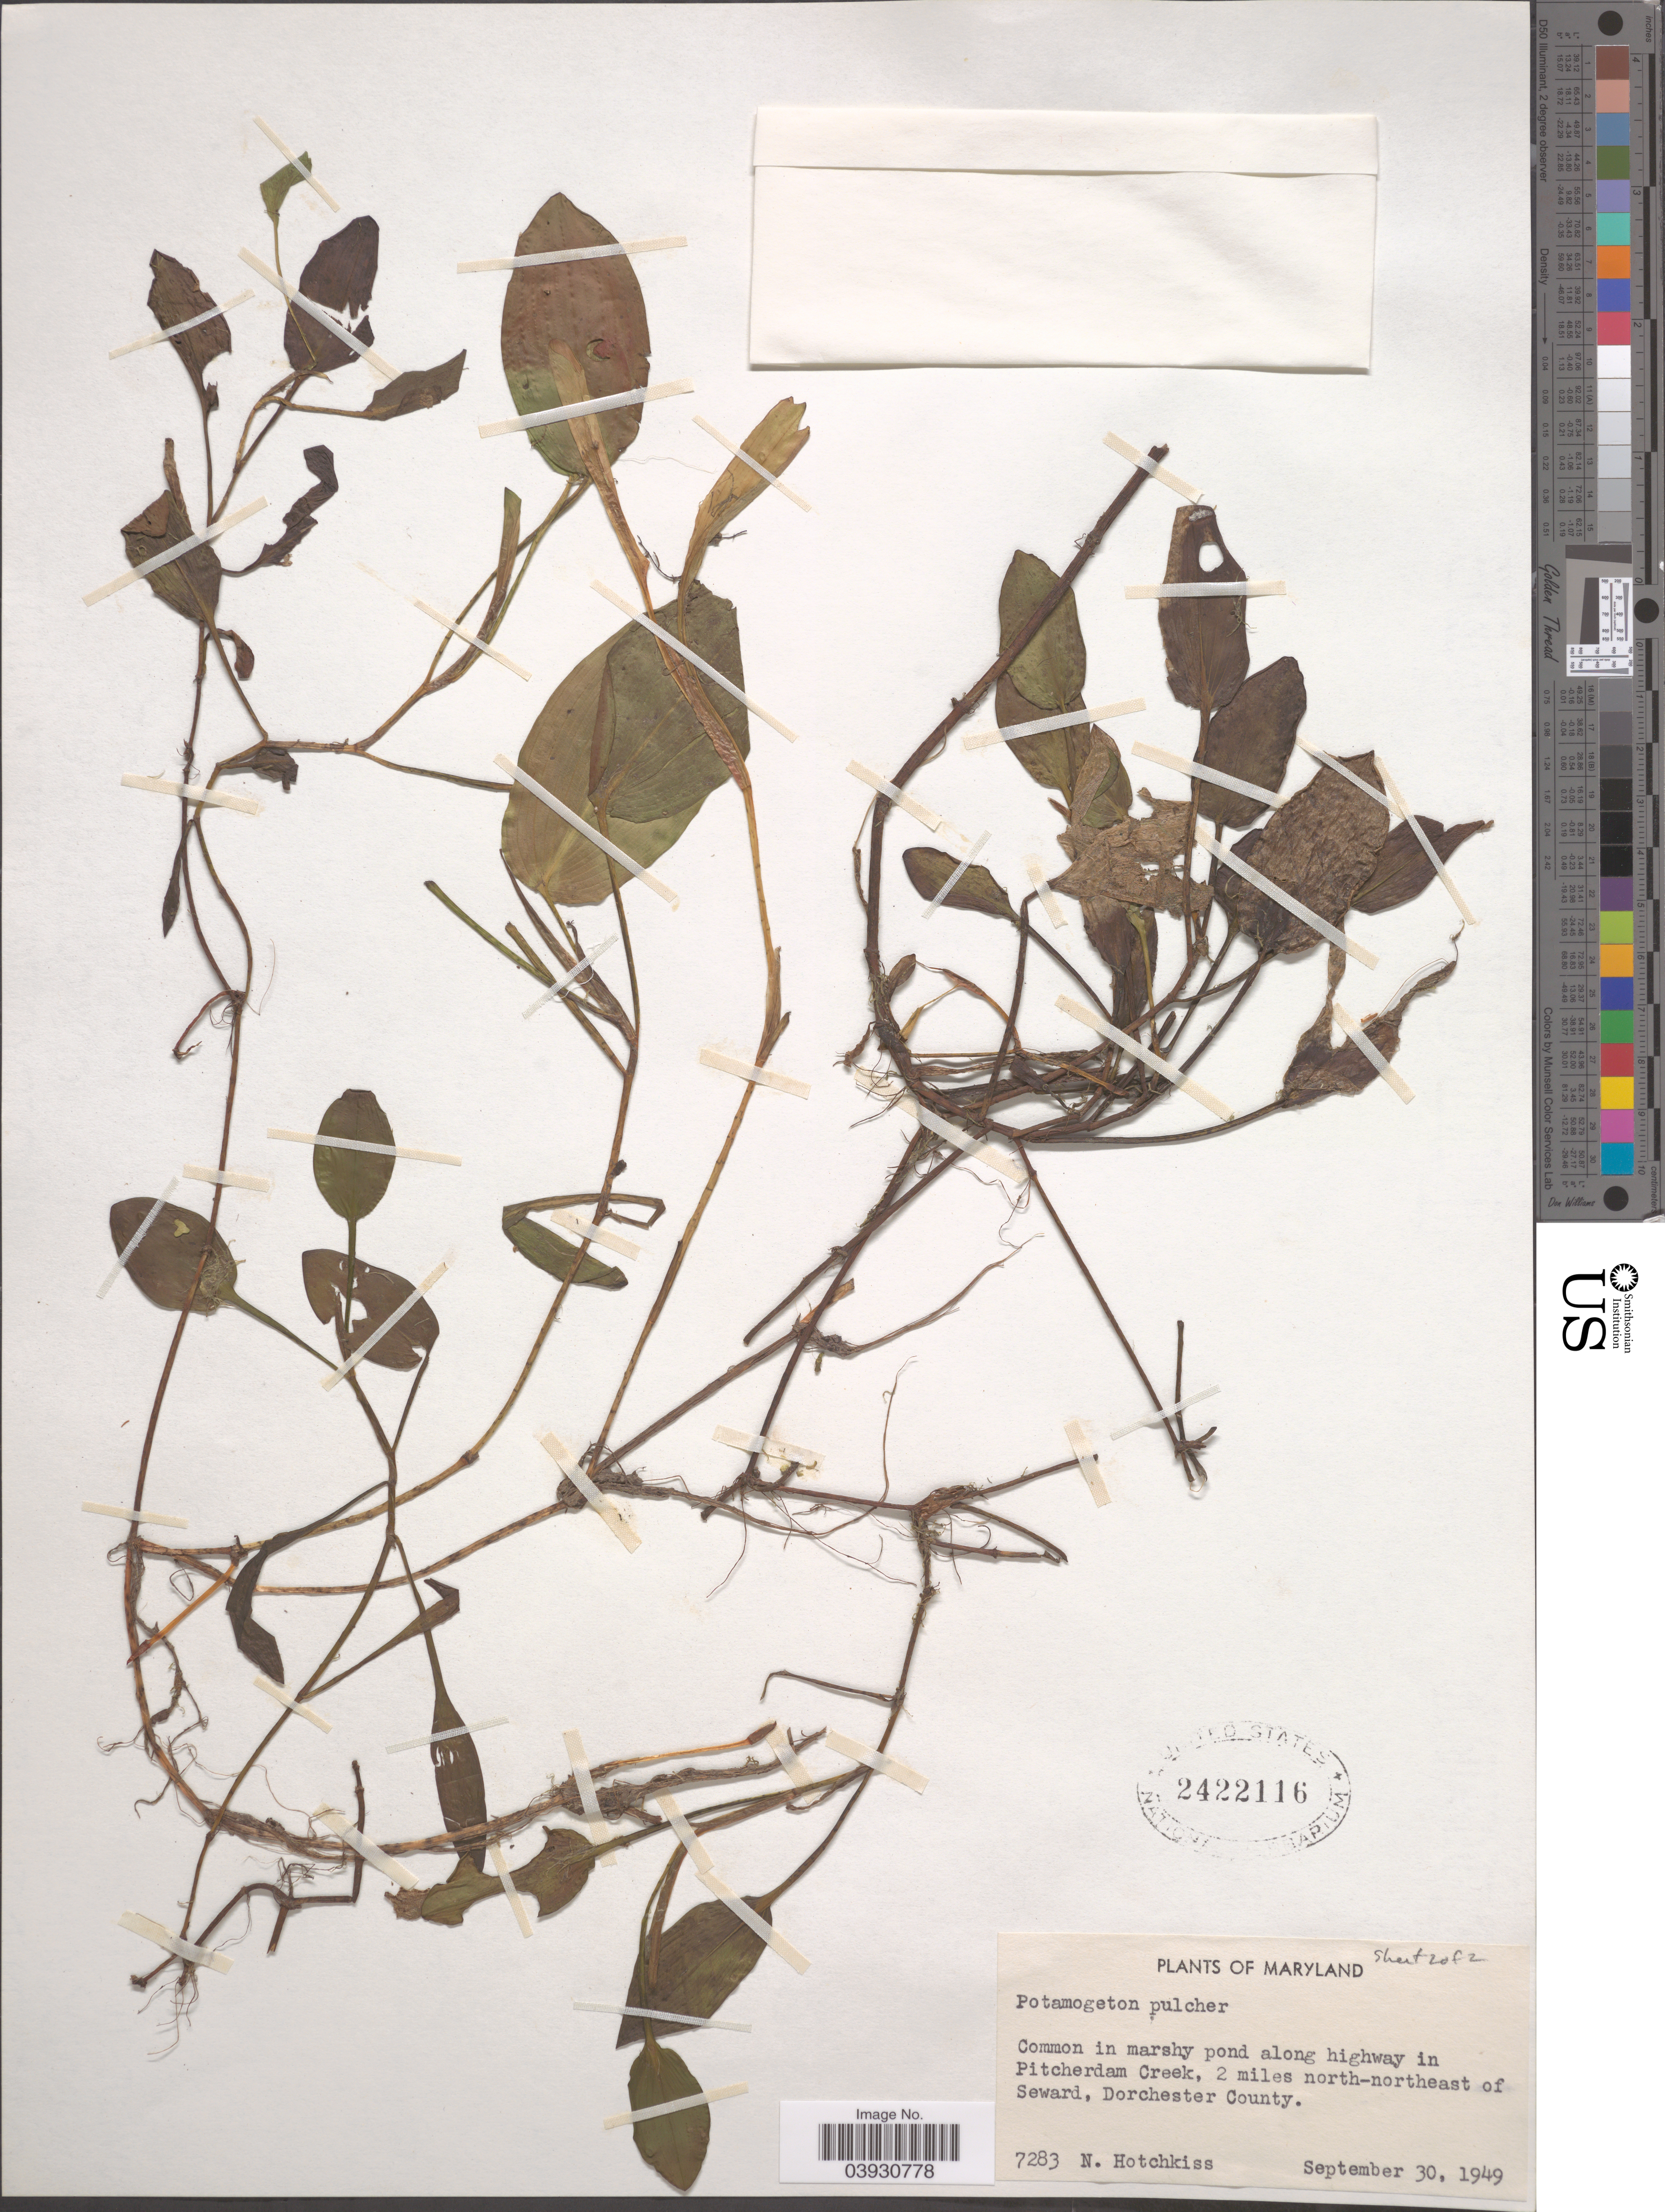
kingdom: Plantae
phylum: Tracheophyta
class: Liliopsida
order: Alismatales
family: Potamogetonaceae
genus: Potamogeton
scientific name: Potamogeton pulcher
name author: Tuck.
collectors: N. Hotchkiss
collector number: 7283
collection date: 1949-09-30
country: United States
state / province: Maryland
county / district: Dorchester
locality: Along highway in Pitcherdam Creek, 2 miles north-northeast of Seward, Dorchester County.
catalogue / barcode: US 2422116